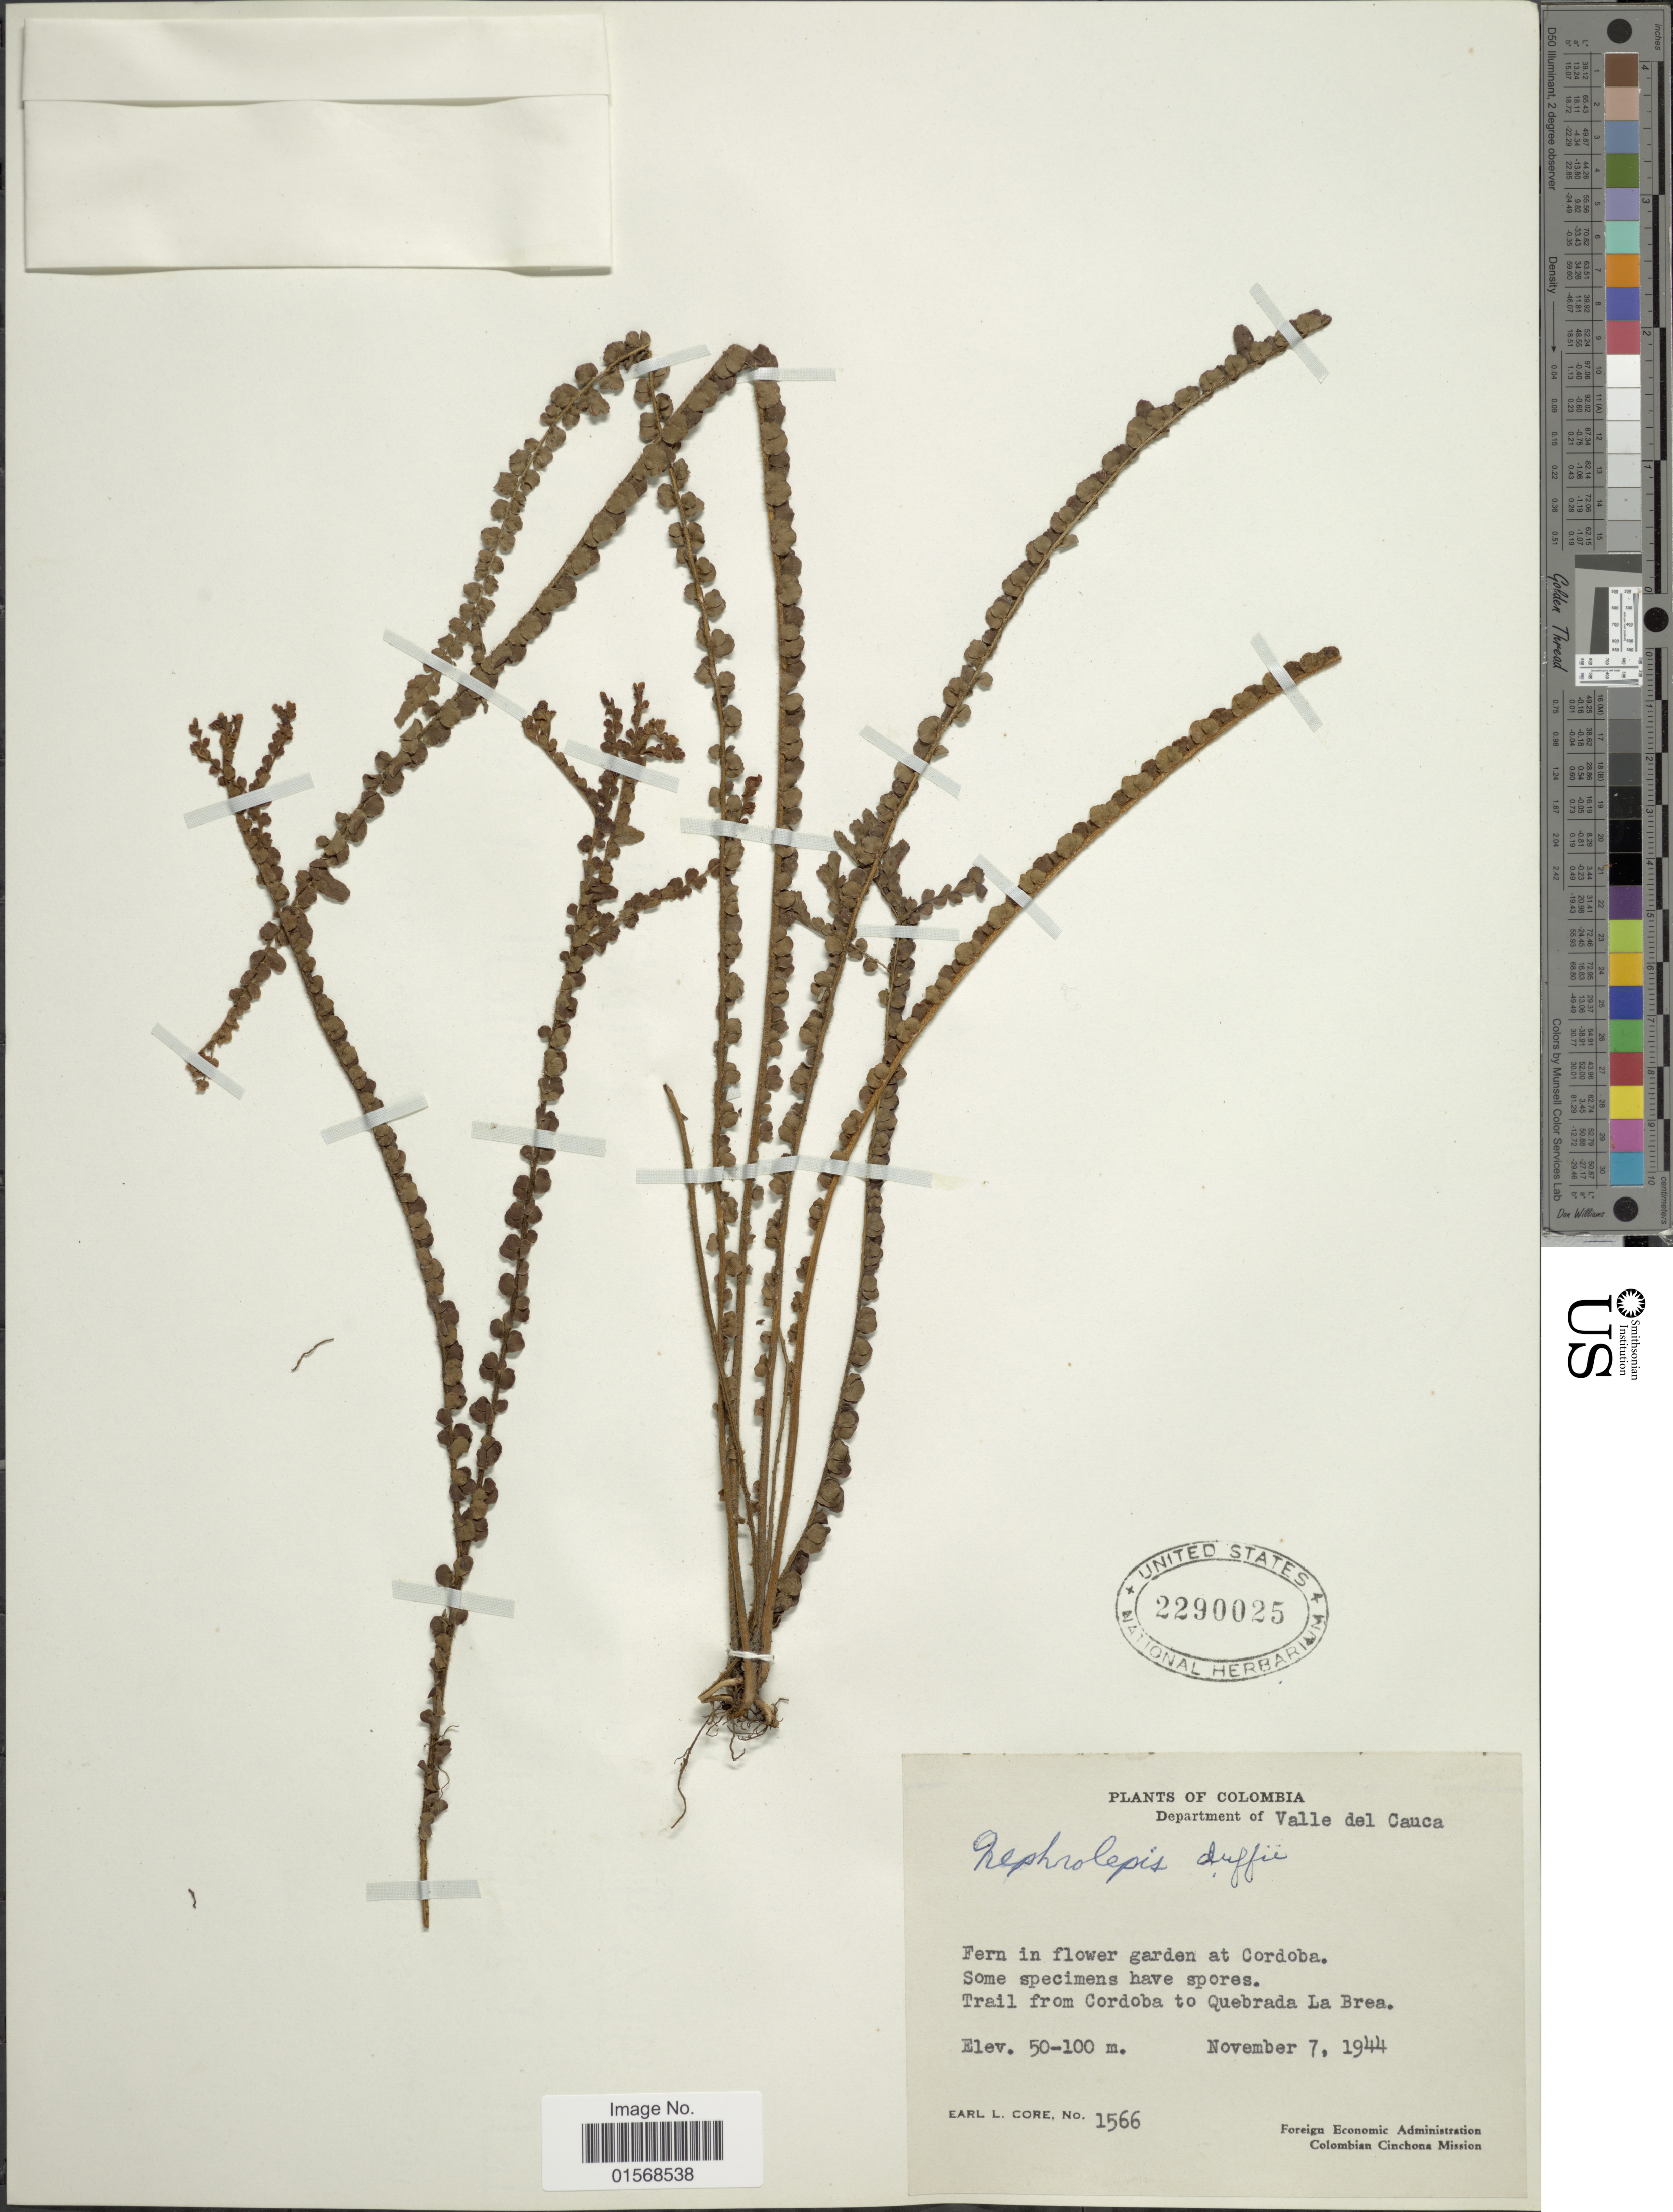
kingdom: Plantae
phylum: Tracheophyta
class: Polypodiopsida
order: Polypodiales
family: Nephrolepidaceae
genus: Nephrolepis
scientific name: Nephrolepis duffii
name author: T. Moore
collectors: E. L. Core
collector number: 1566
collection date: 1944-11-07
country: Colombia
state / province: Valle del Cauca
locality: Colombia, Department of Valle del Cauca. Trail from Cordoba to Quebrada La Brea.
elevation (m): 50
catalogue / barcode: US 2290025